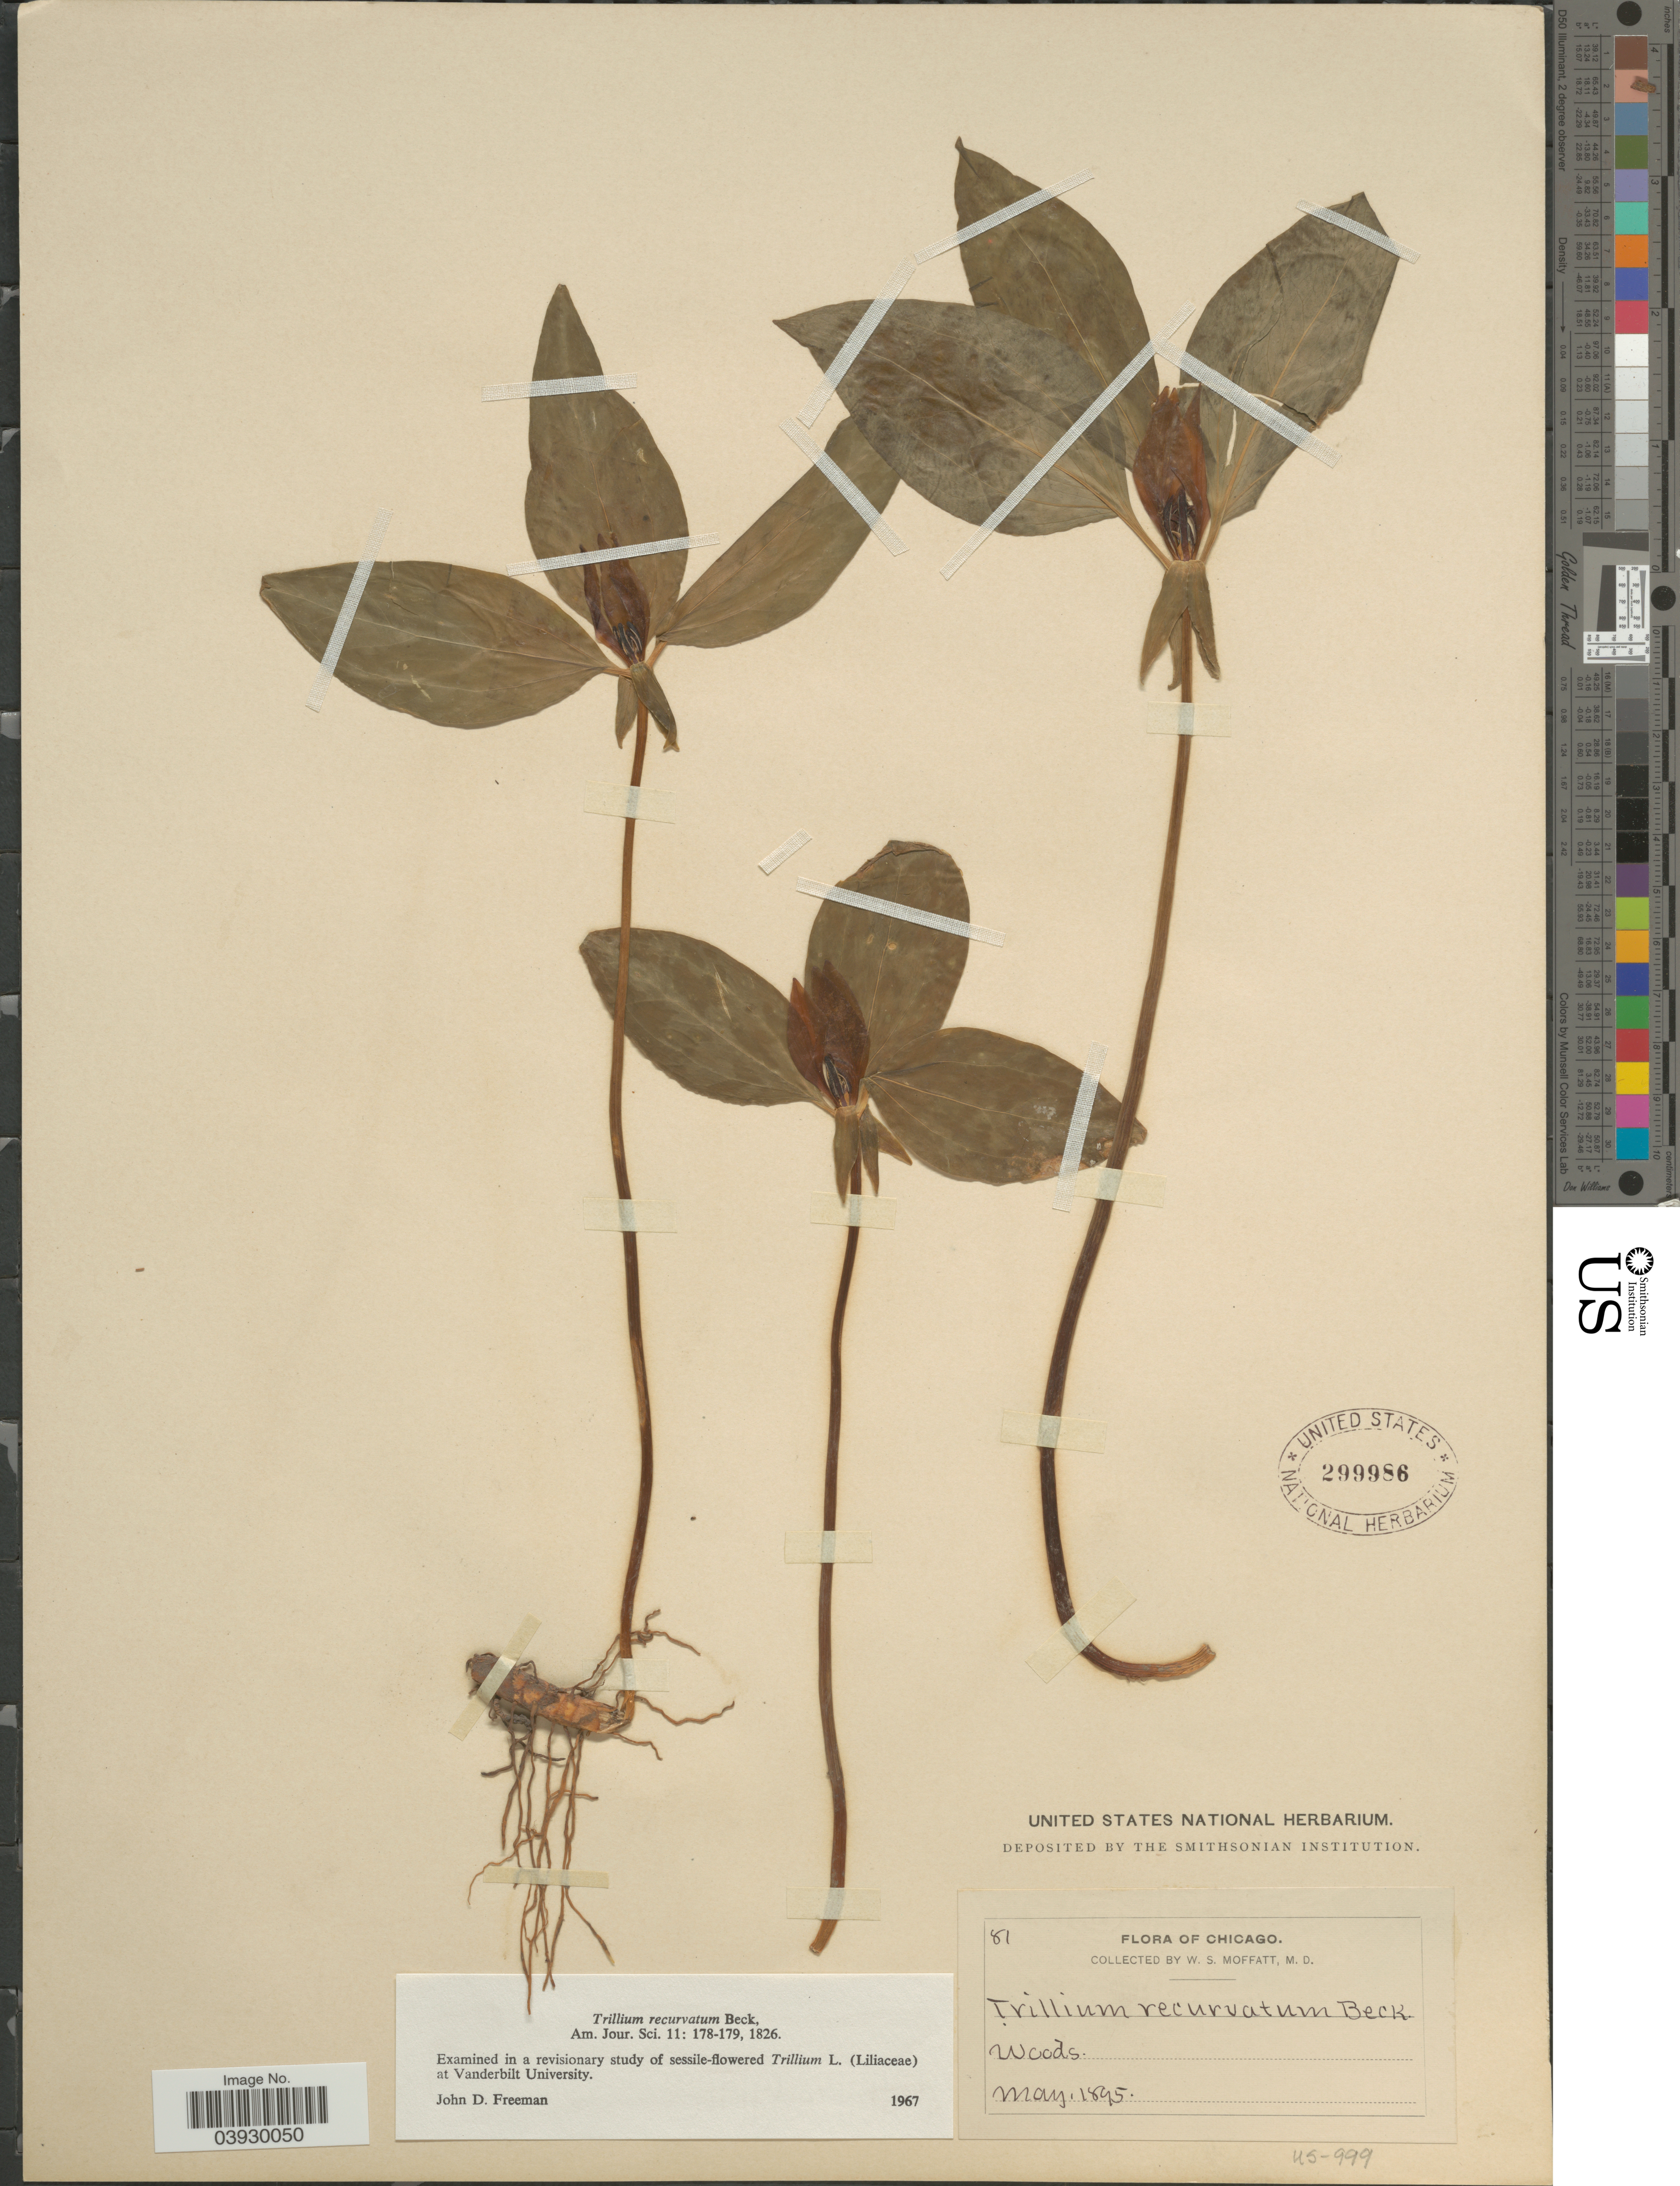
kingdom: Plantae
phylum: Tracheophyta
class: Liliopsida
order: Liliales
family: Melanthiaceae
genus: Trillium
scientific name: Trillium recurvatum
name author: L.C. Beck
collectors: W. Moffatt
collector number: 81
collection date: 1895-05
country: United States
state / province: Illinois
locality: Chicago.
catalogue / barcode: US 299986